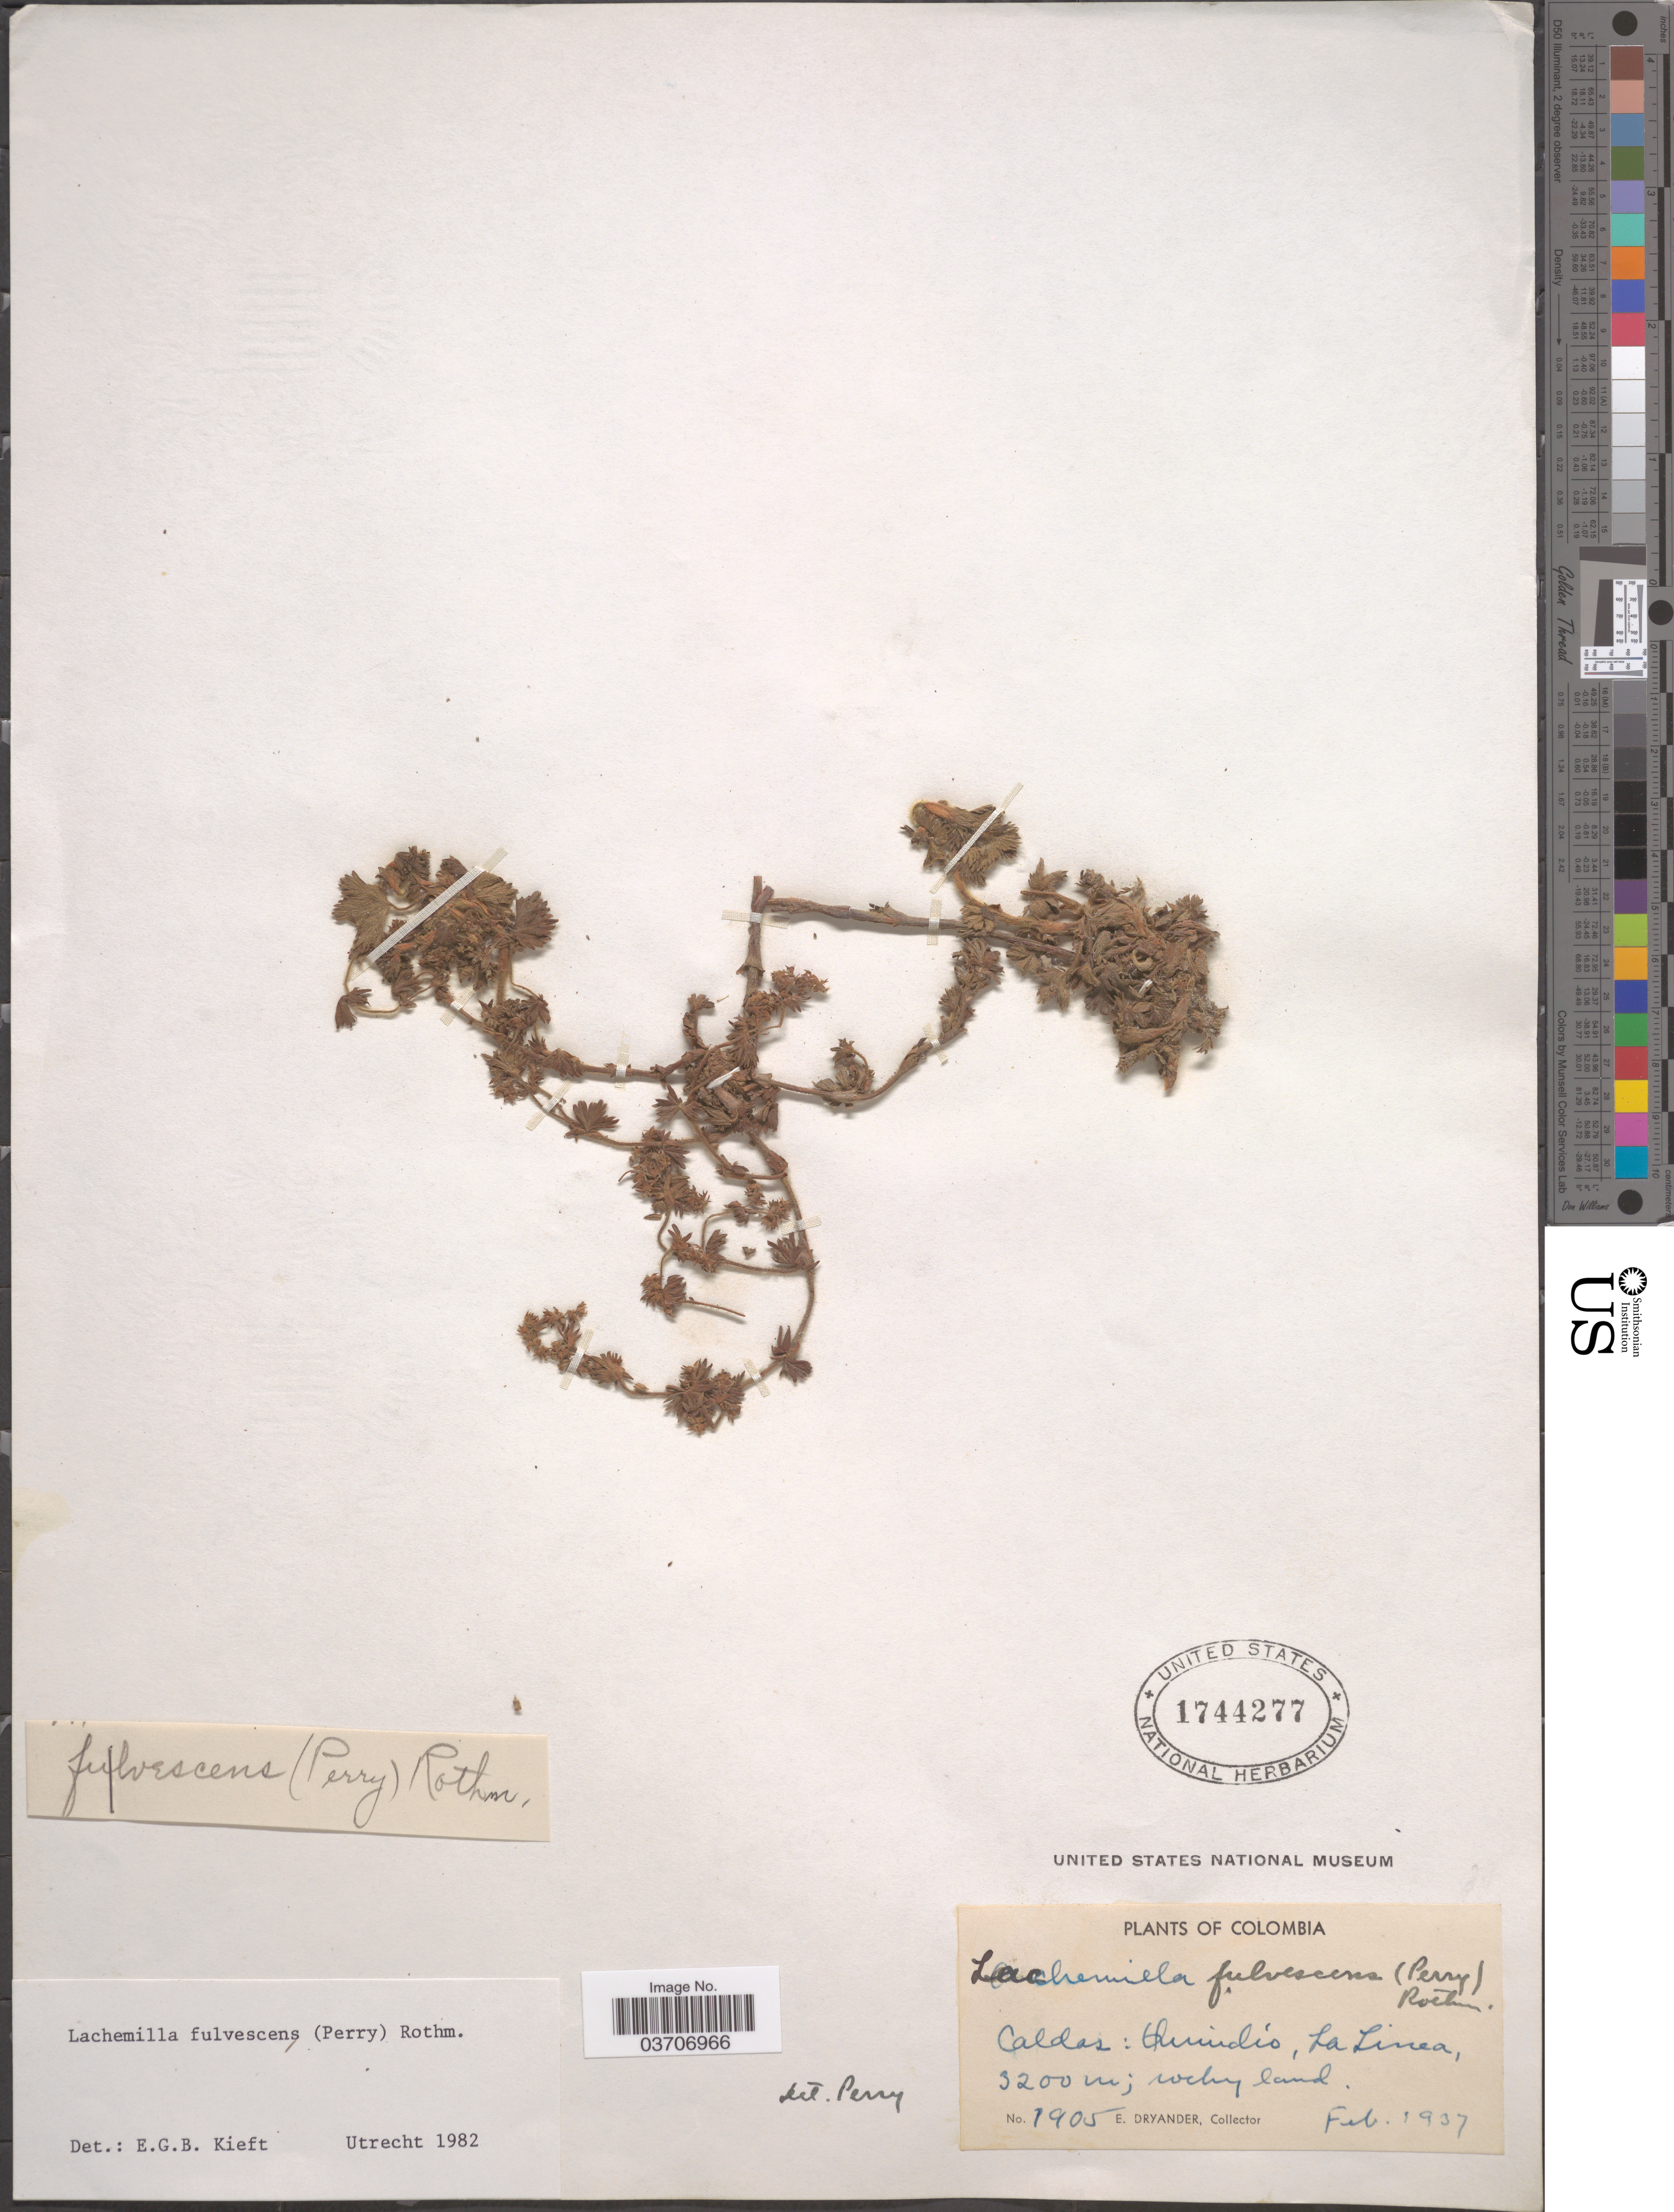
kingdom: Plantae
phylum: Tracheophyta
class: Magnoliopsida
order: Rosales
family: Rosaceae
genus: Lachemilla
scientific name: Lachemilla fulvescens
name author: (L.M. Perry) Rothm.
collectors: E. Dryander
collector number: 1905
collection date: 1937-02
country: Colombia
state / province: Caldas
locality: Quindio, La Linea.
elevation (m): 3200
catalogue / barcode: US 1744277